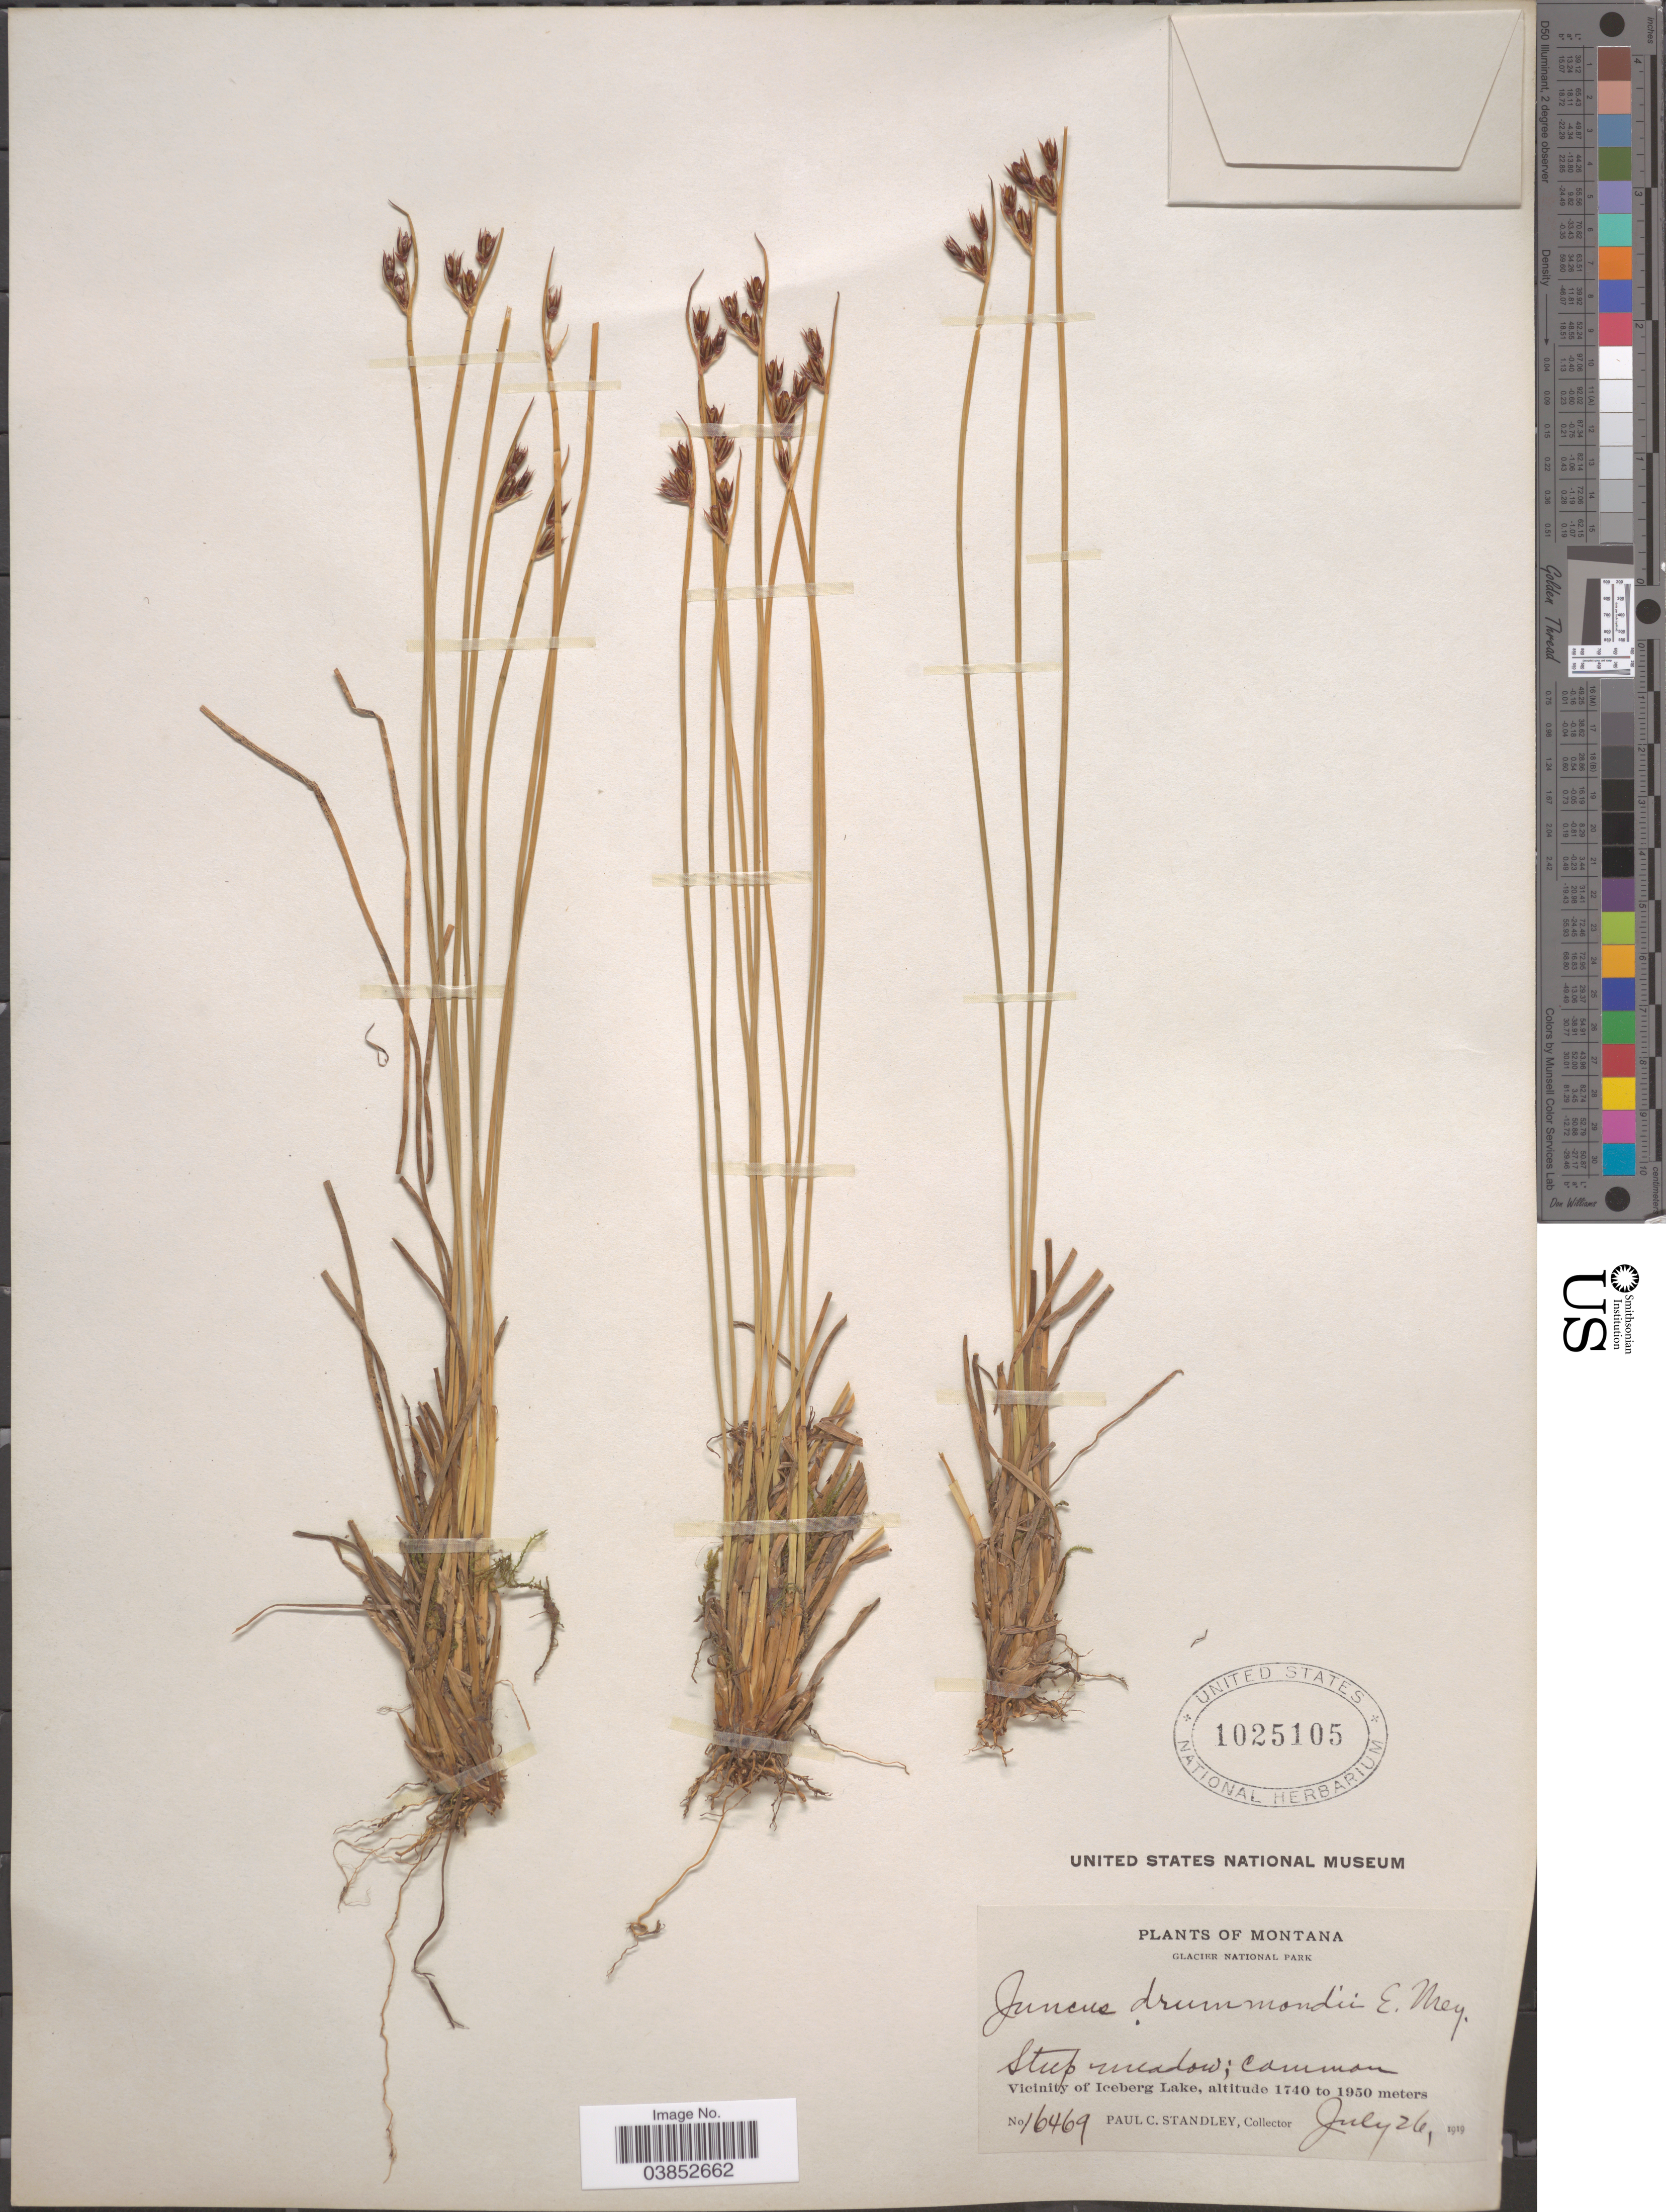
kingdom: Plantae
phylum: Tracheophyta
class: Liliopsida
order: Poales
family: Juncaceae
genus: Juncus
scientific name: Juncus drummondii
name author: E. Mey.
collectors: P. C. Standley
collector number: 16469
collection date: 1919-07-26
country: United States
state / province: Montana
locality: Glacier National Park. Vicinity of Iceberg Lake.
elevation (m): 1740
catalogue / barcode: US 1025105